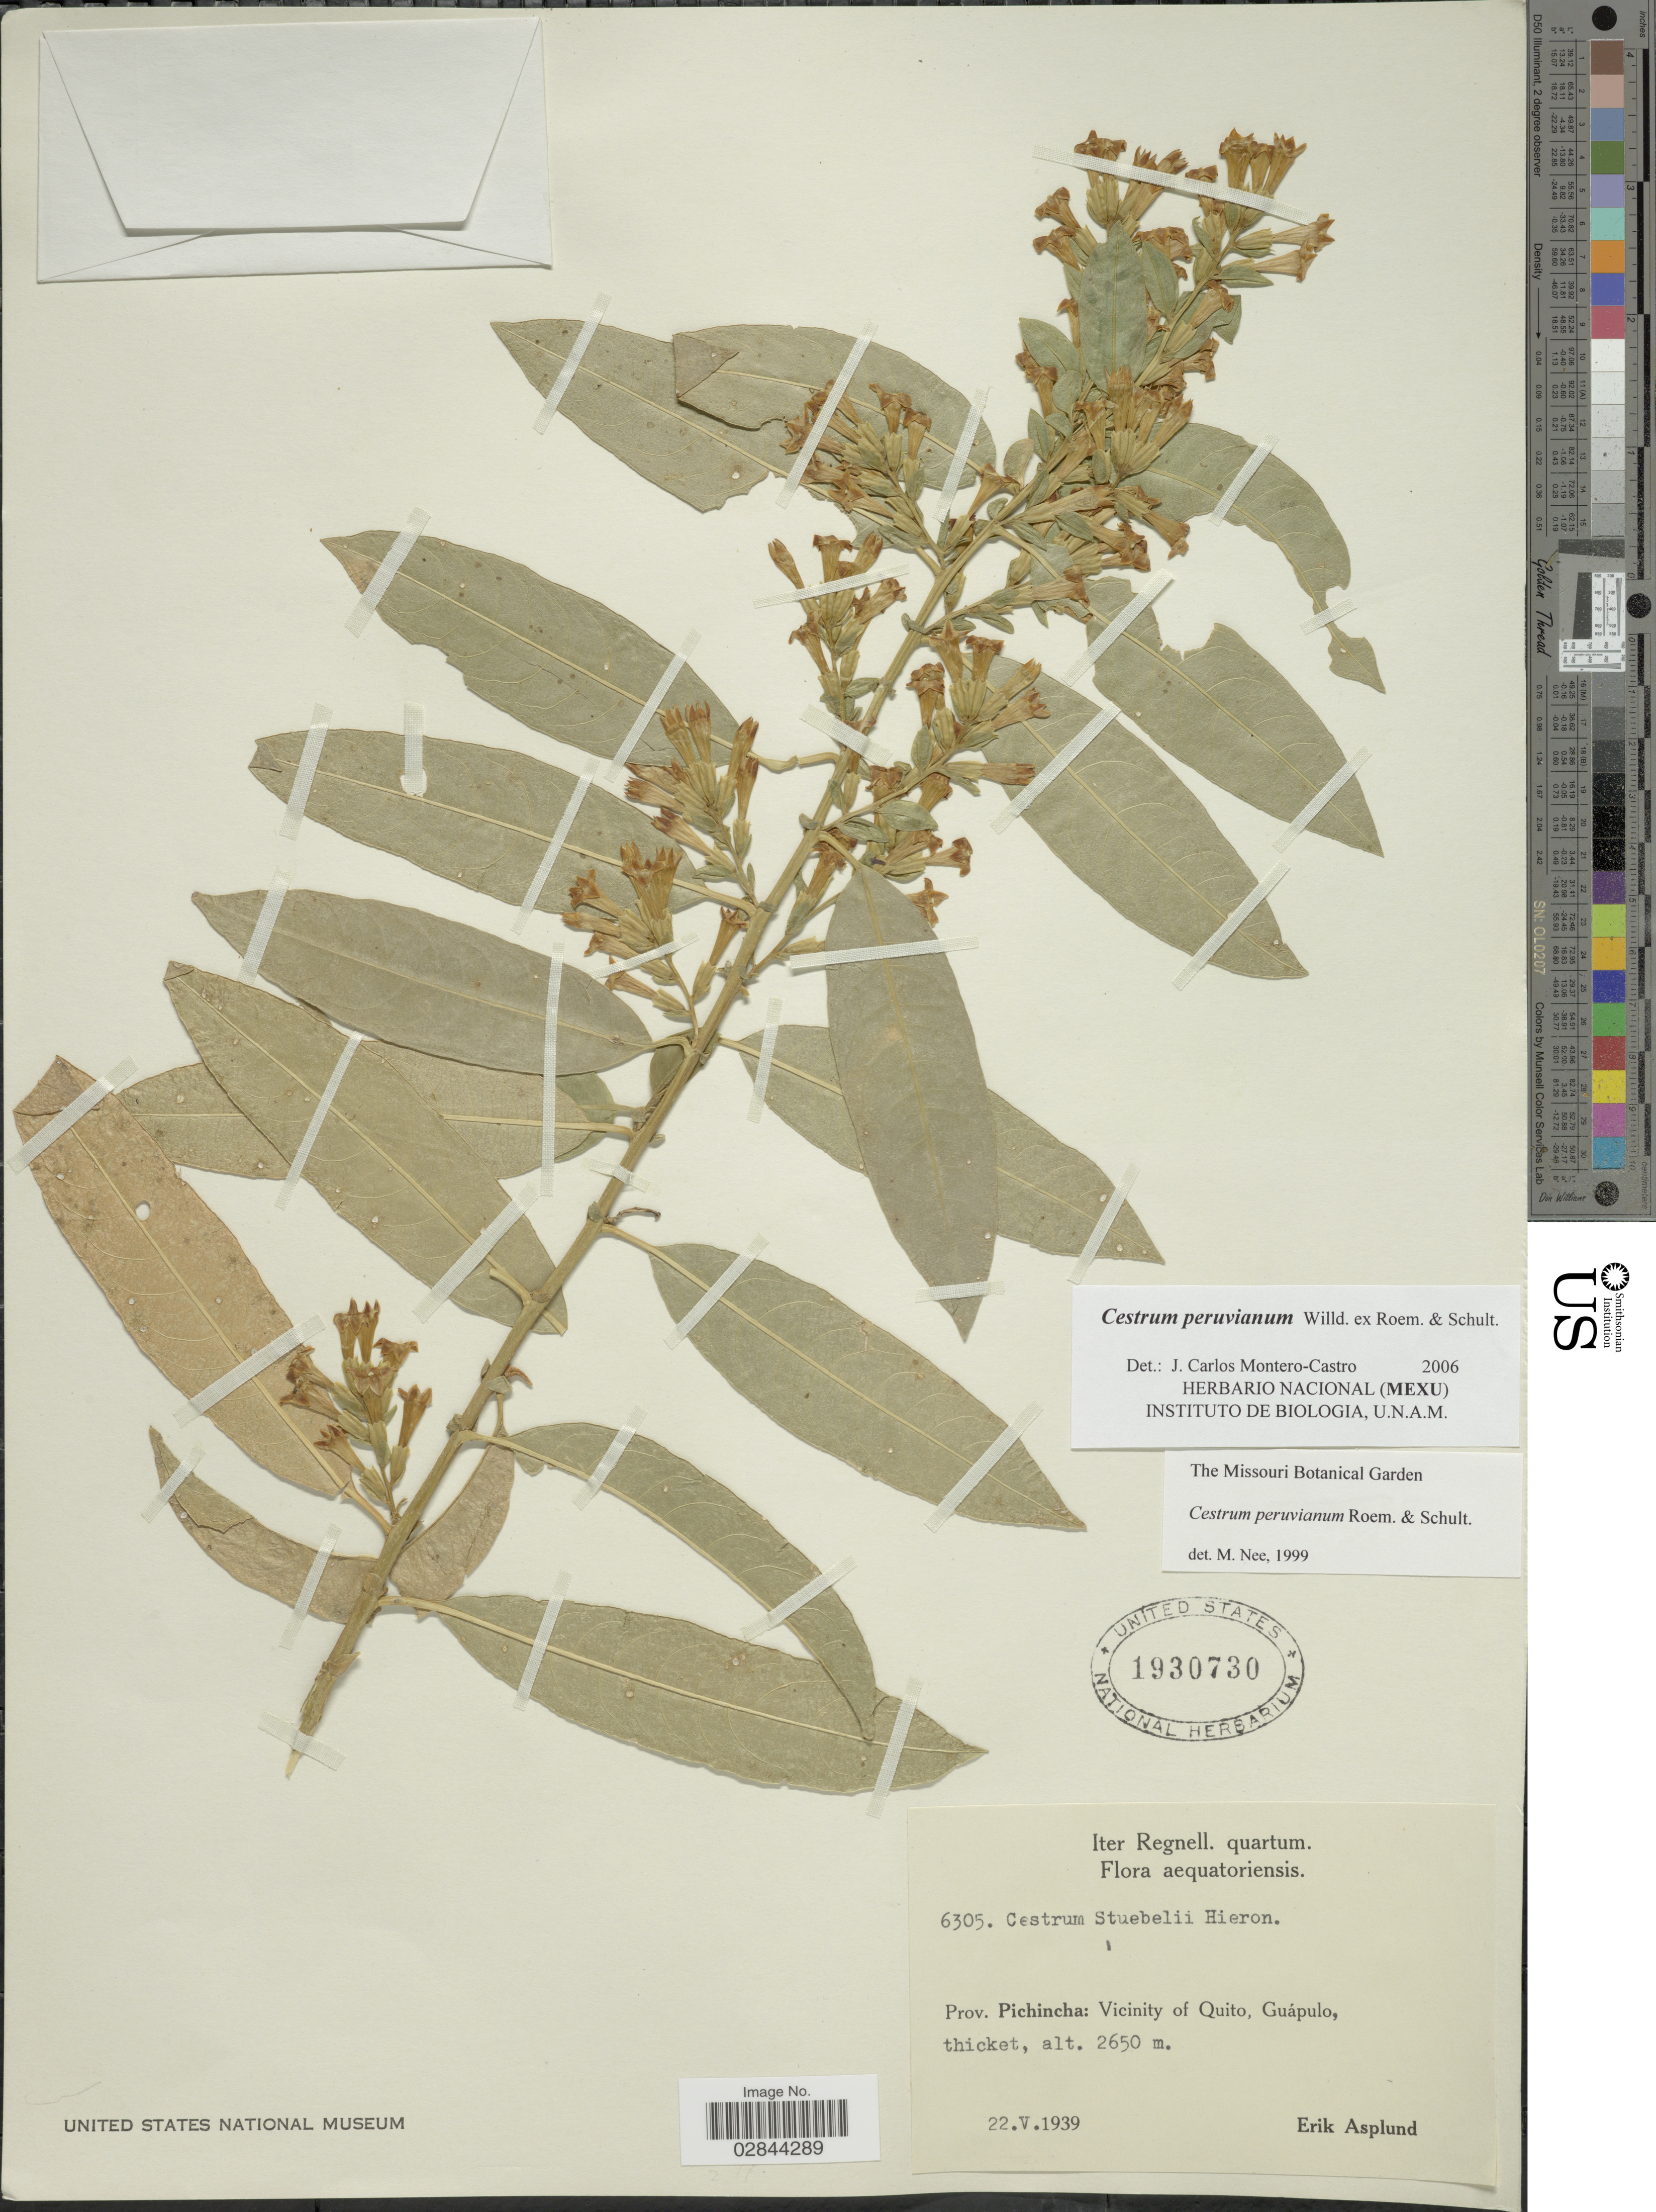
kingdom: Plantae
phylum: Tracheophyta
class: Magnoliopsida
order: Solanales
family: Solanaceae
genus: Cestrum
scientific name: Cestrum affine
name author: Kunth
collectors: E. Asplund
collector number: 6305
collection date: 1939-05-22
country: Ecuador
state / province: Pichincha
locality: Vicinity of Quito, Guápulo.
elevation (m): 2650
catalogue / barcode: US 1930730